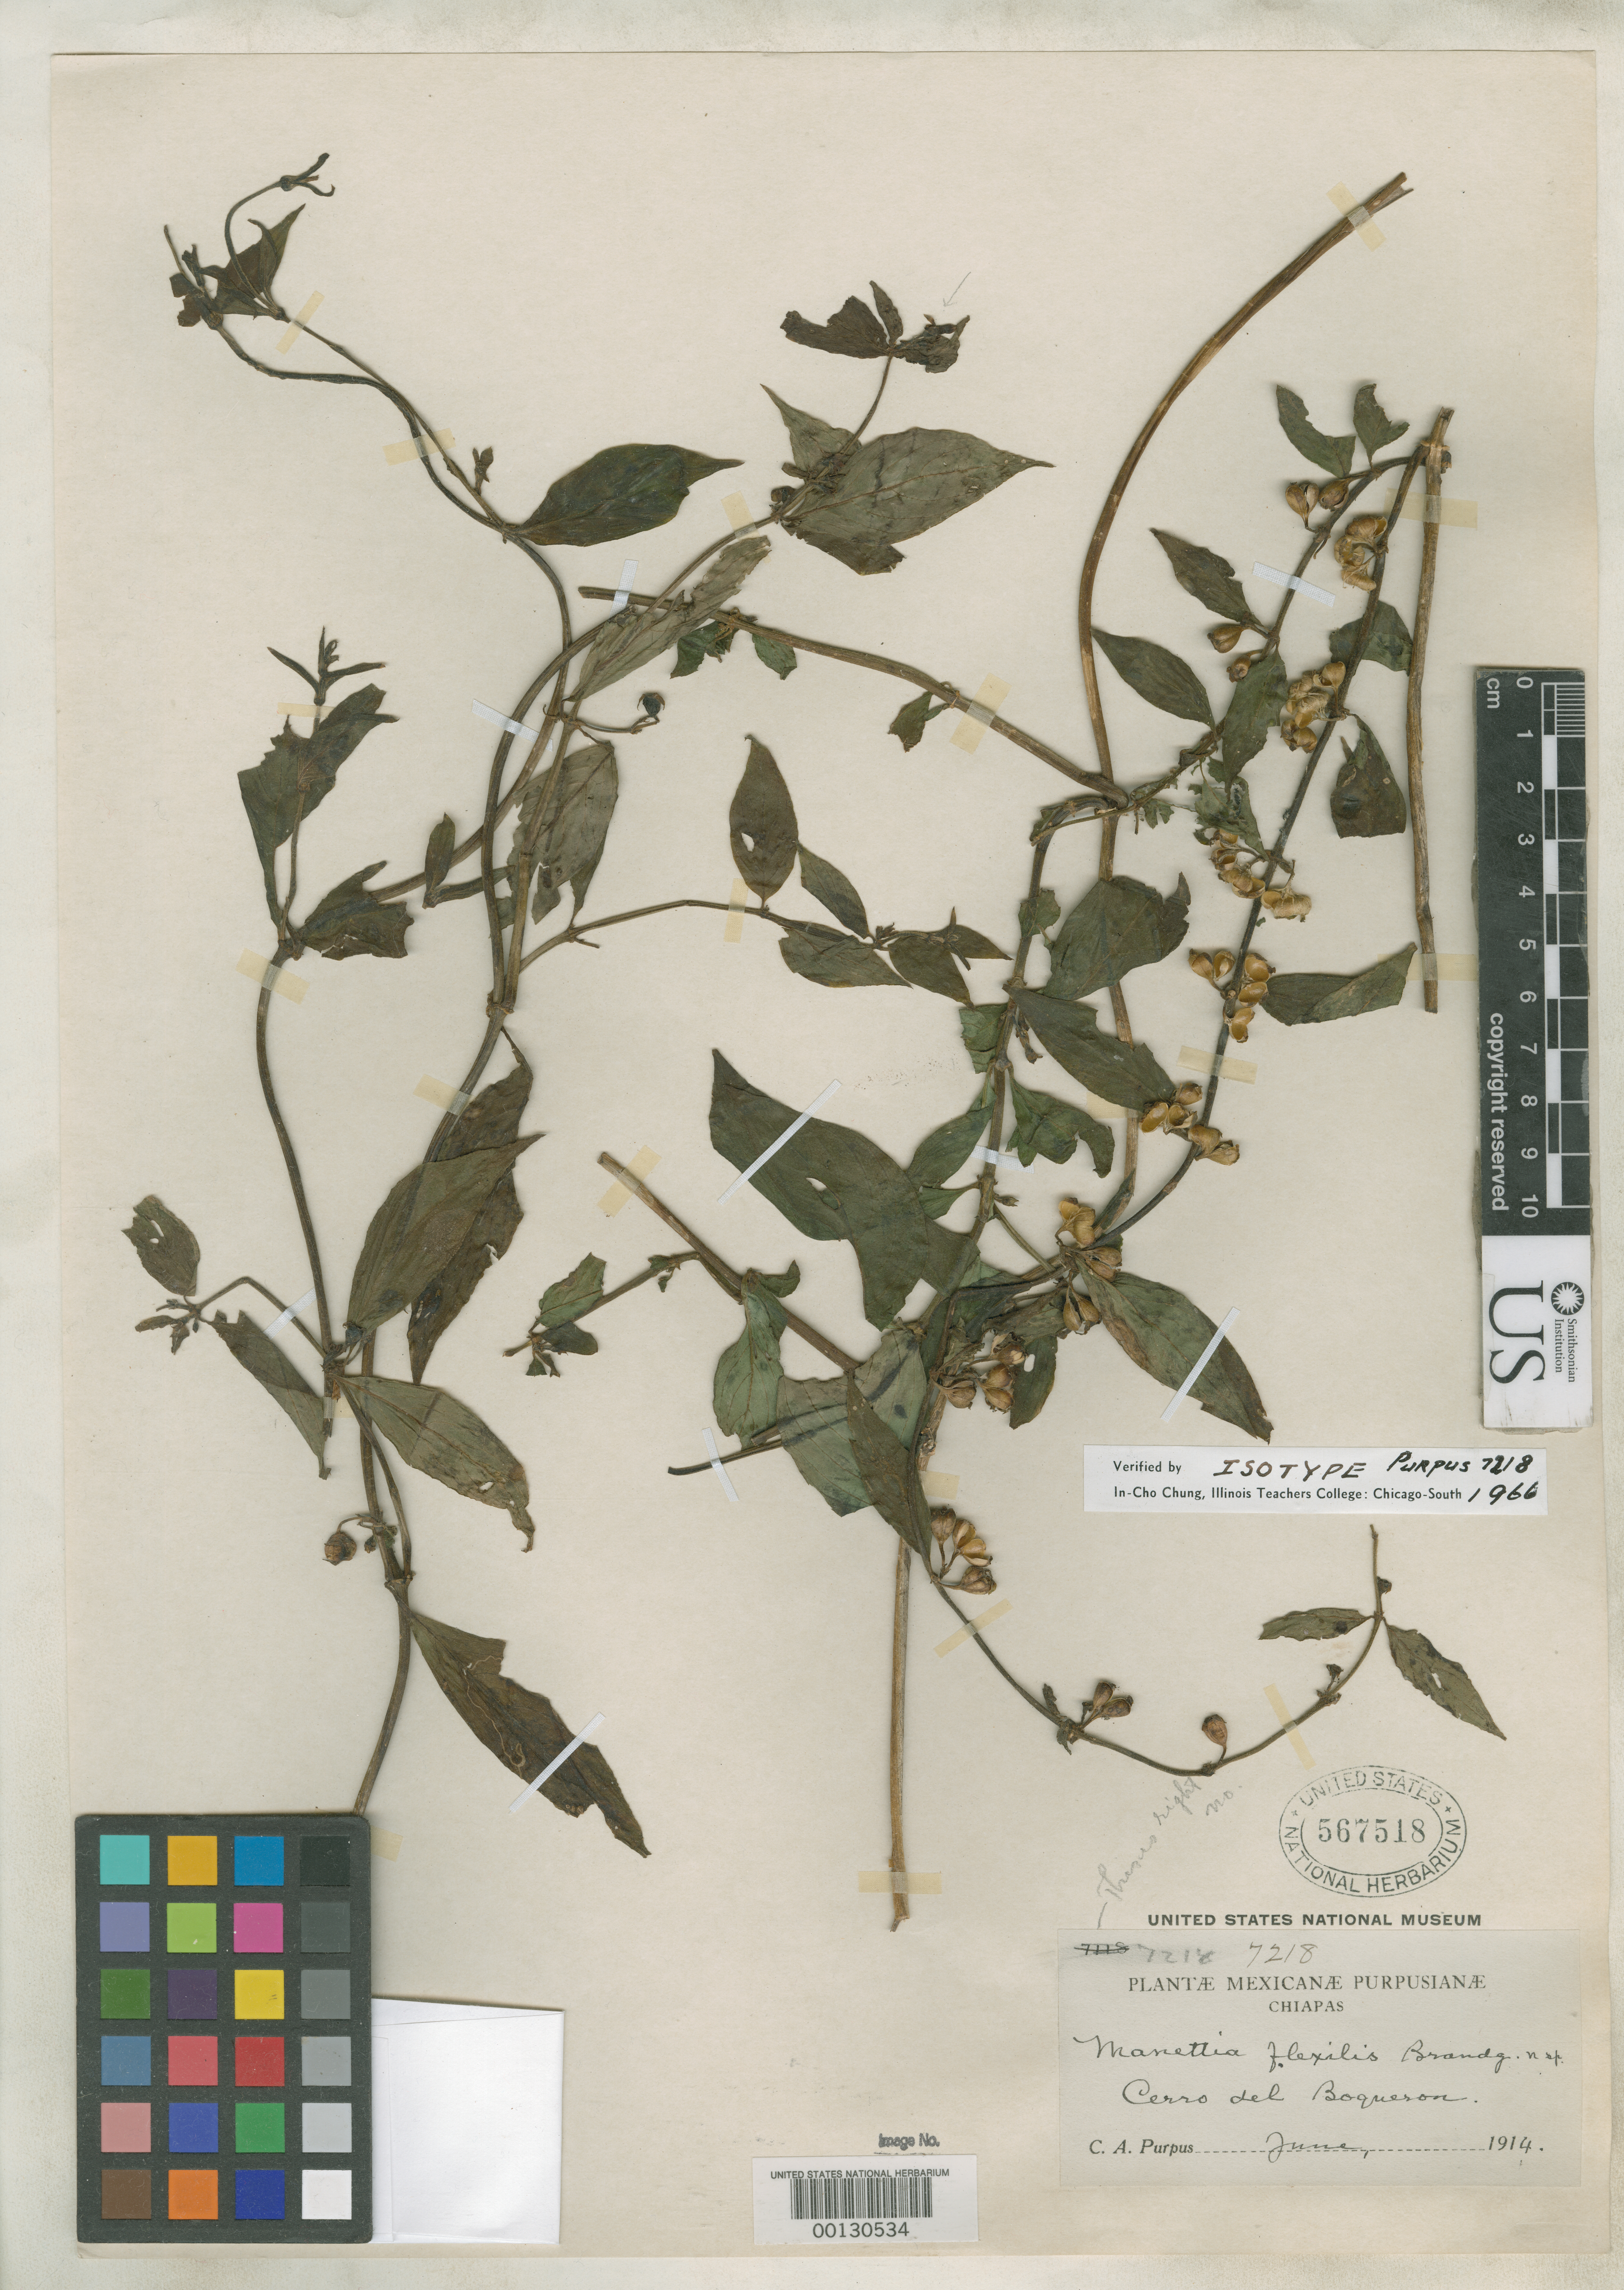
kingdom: Plantae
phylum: Tracheophyta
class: Magnoliopsida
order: Gentianales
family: Rubiaceae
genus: Manettia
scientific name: Manettia flexilis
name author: Brandegee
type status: Isotype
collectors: C. A. Purpus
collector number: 7118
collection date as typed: Jun 1914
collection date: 1914-06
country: Mexico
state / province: Chiapas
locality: Cerro del Boqueron.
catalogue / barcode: US 567518